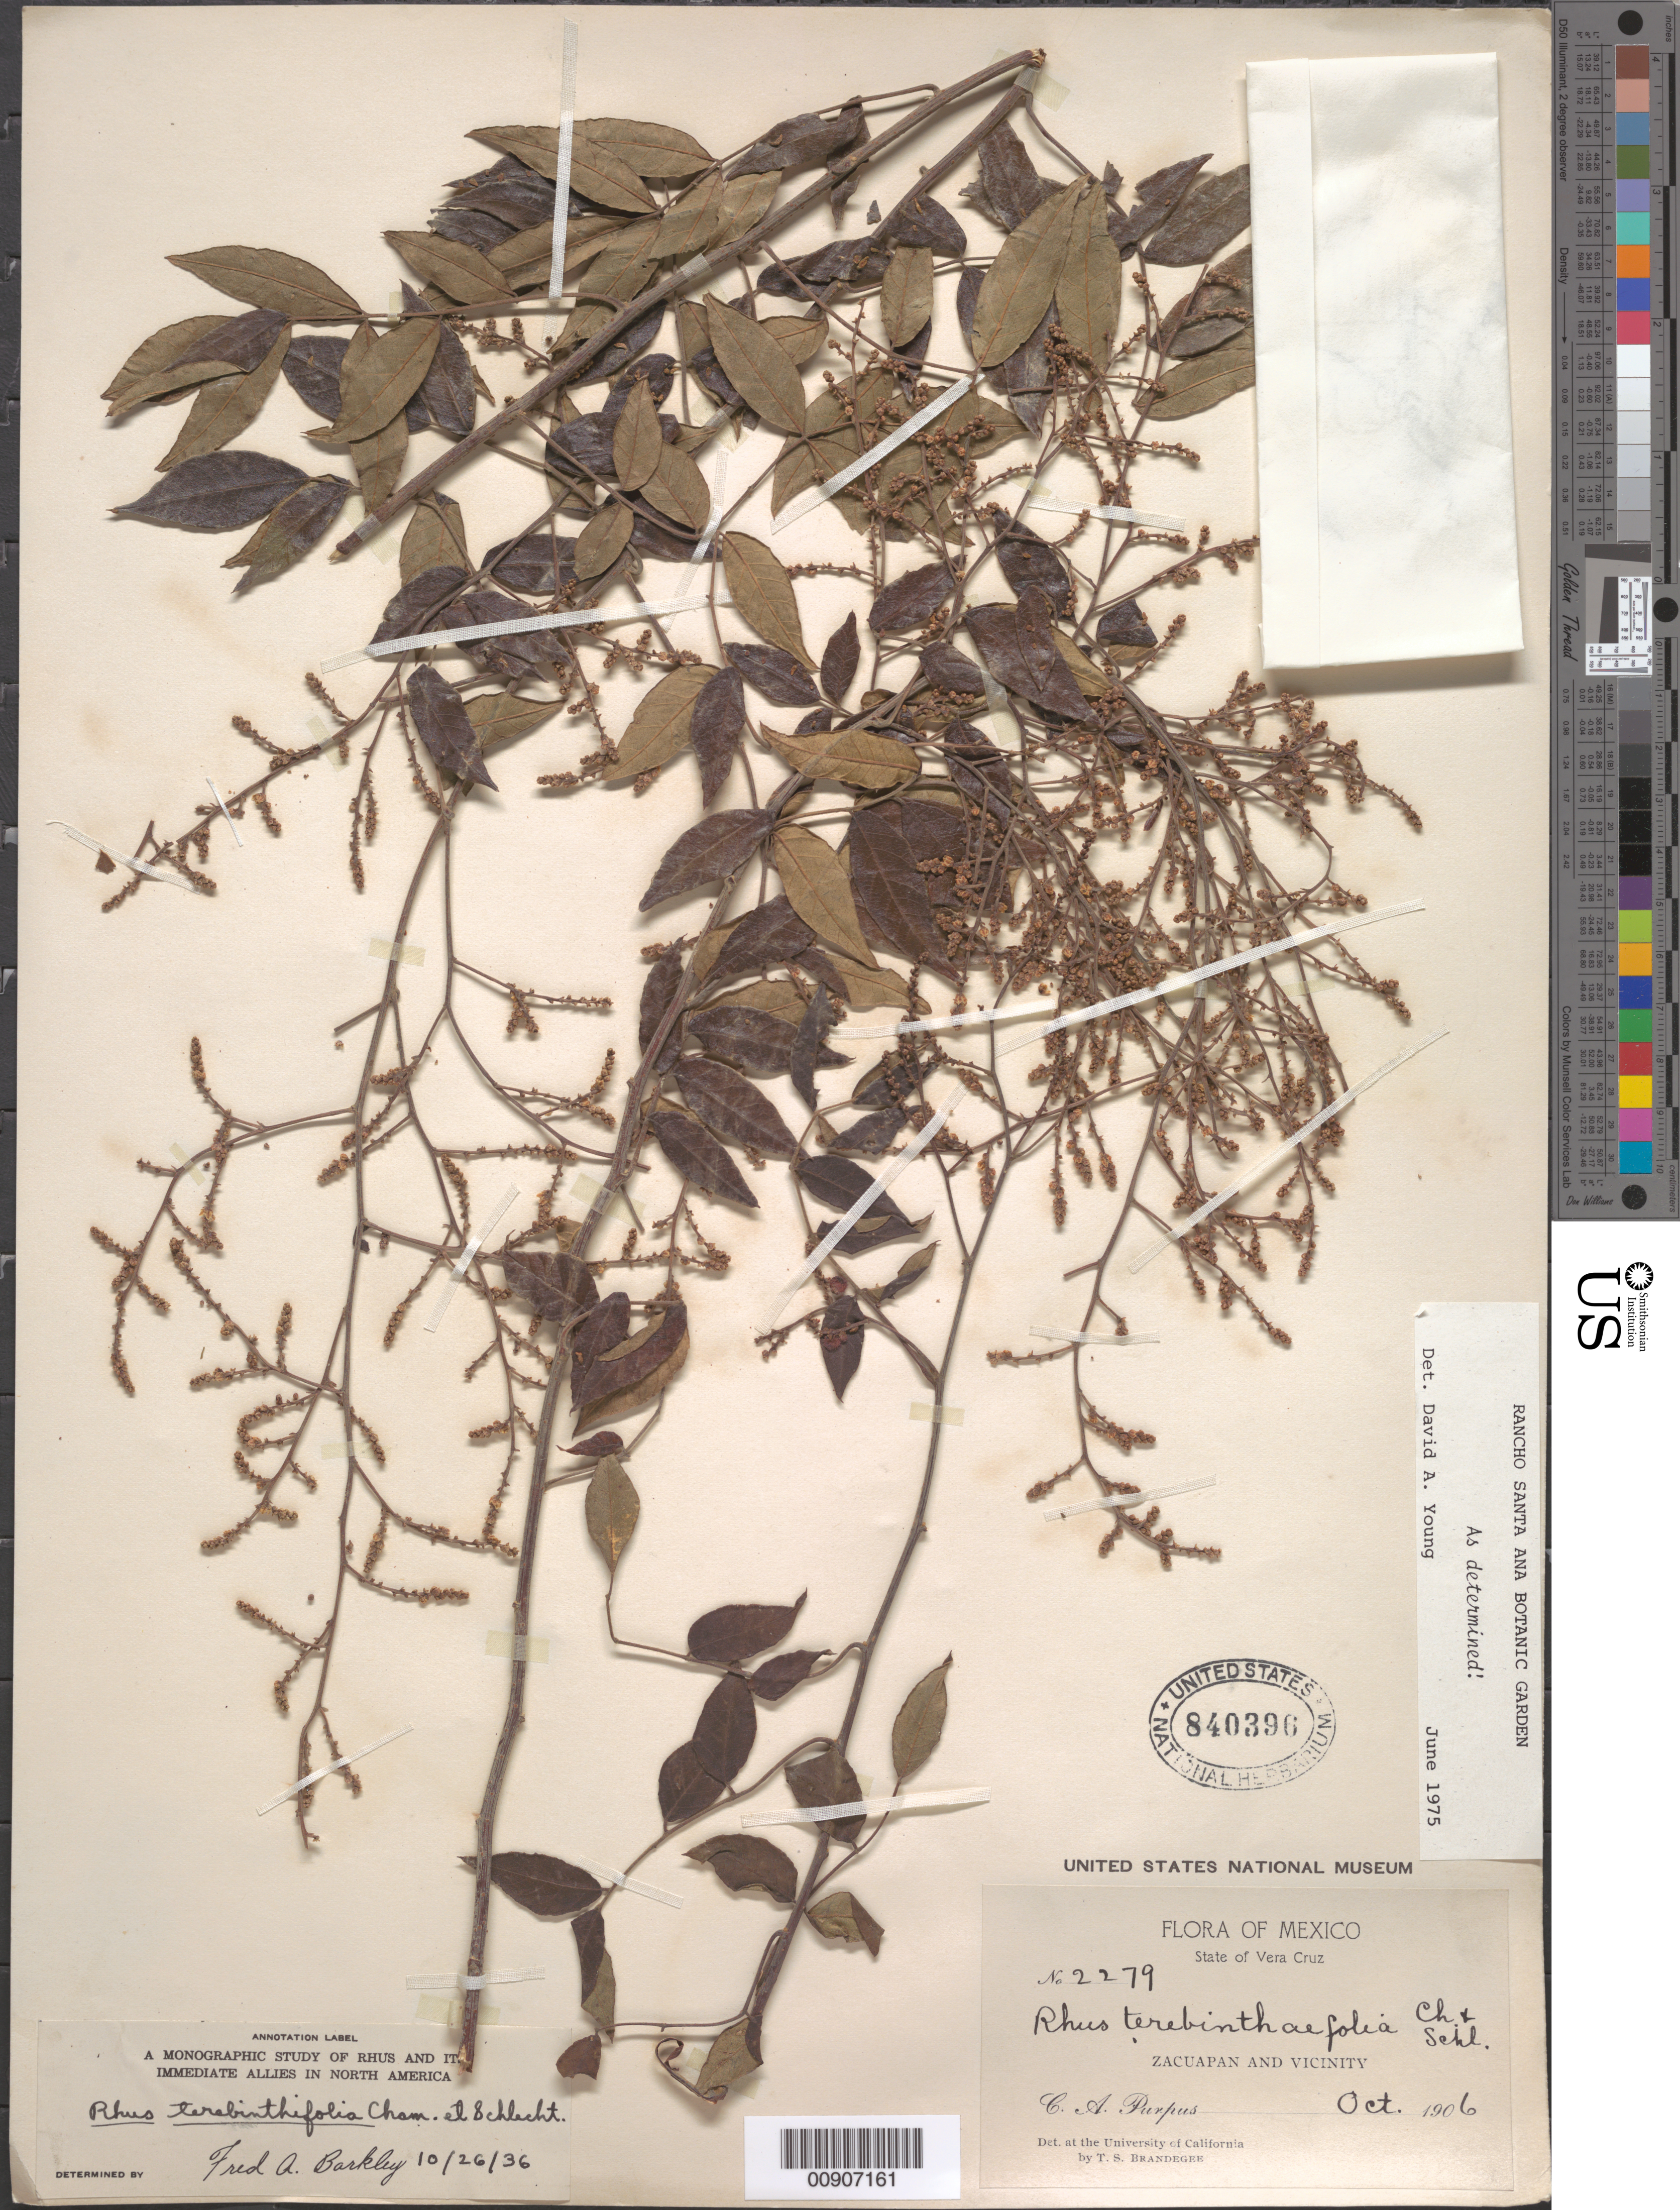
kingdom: Plantae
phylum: Tracheophyta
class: Magnoliopsida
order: Sapindales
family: Anacardiaceae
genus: Rhus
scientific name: Rhus terebinthifolia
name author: Schltdl. & Cham.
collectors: C. A. Purpus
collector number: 2279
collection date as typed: Oct 1906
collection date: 1906-10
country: Mexico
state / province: Veracruz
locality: Zacuapan and vicinity. State of Veracruz.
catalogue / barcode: US 840396